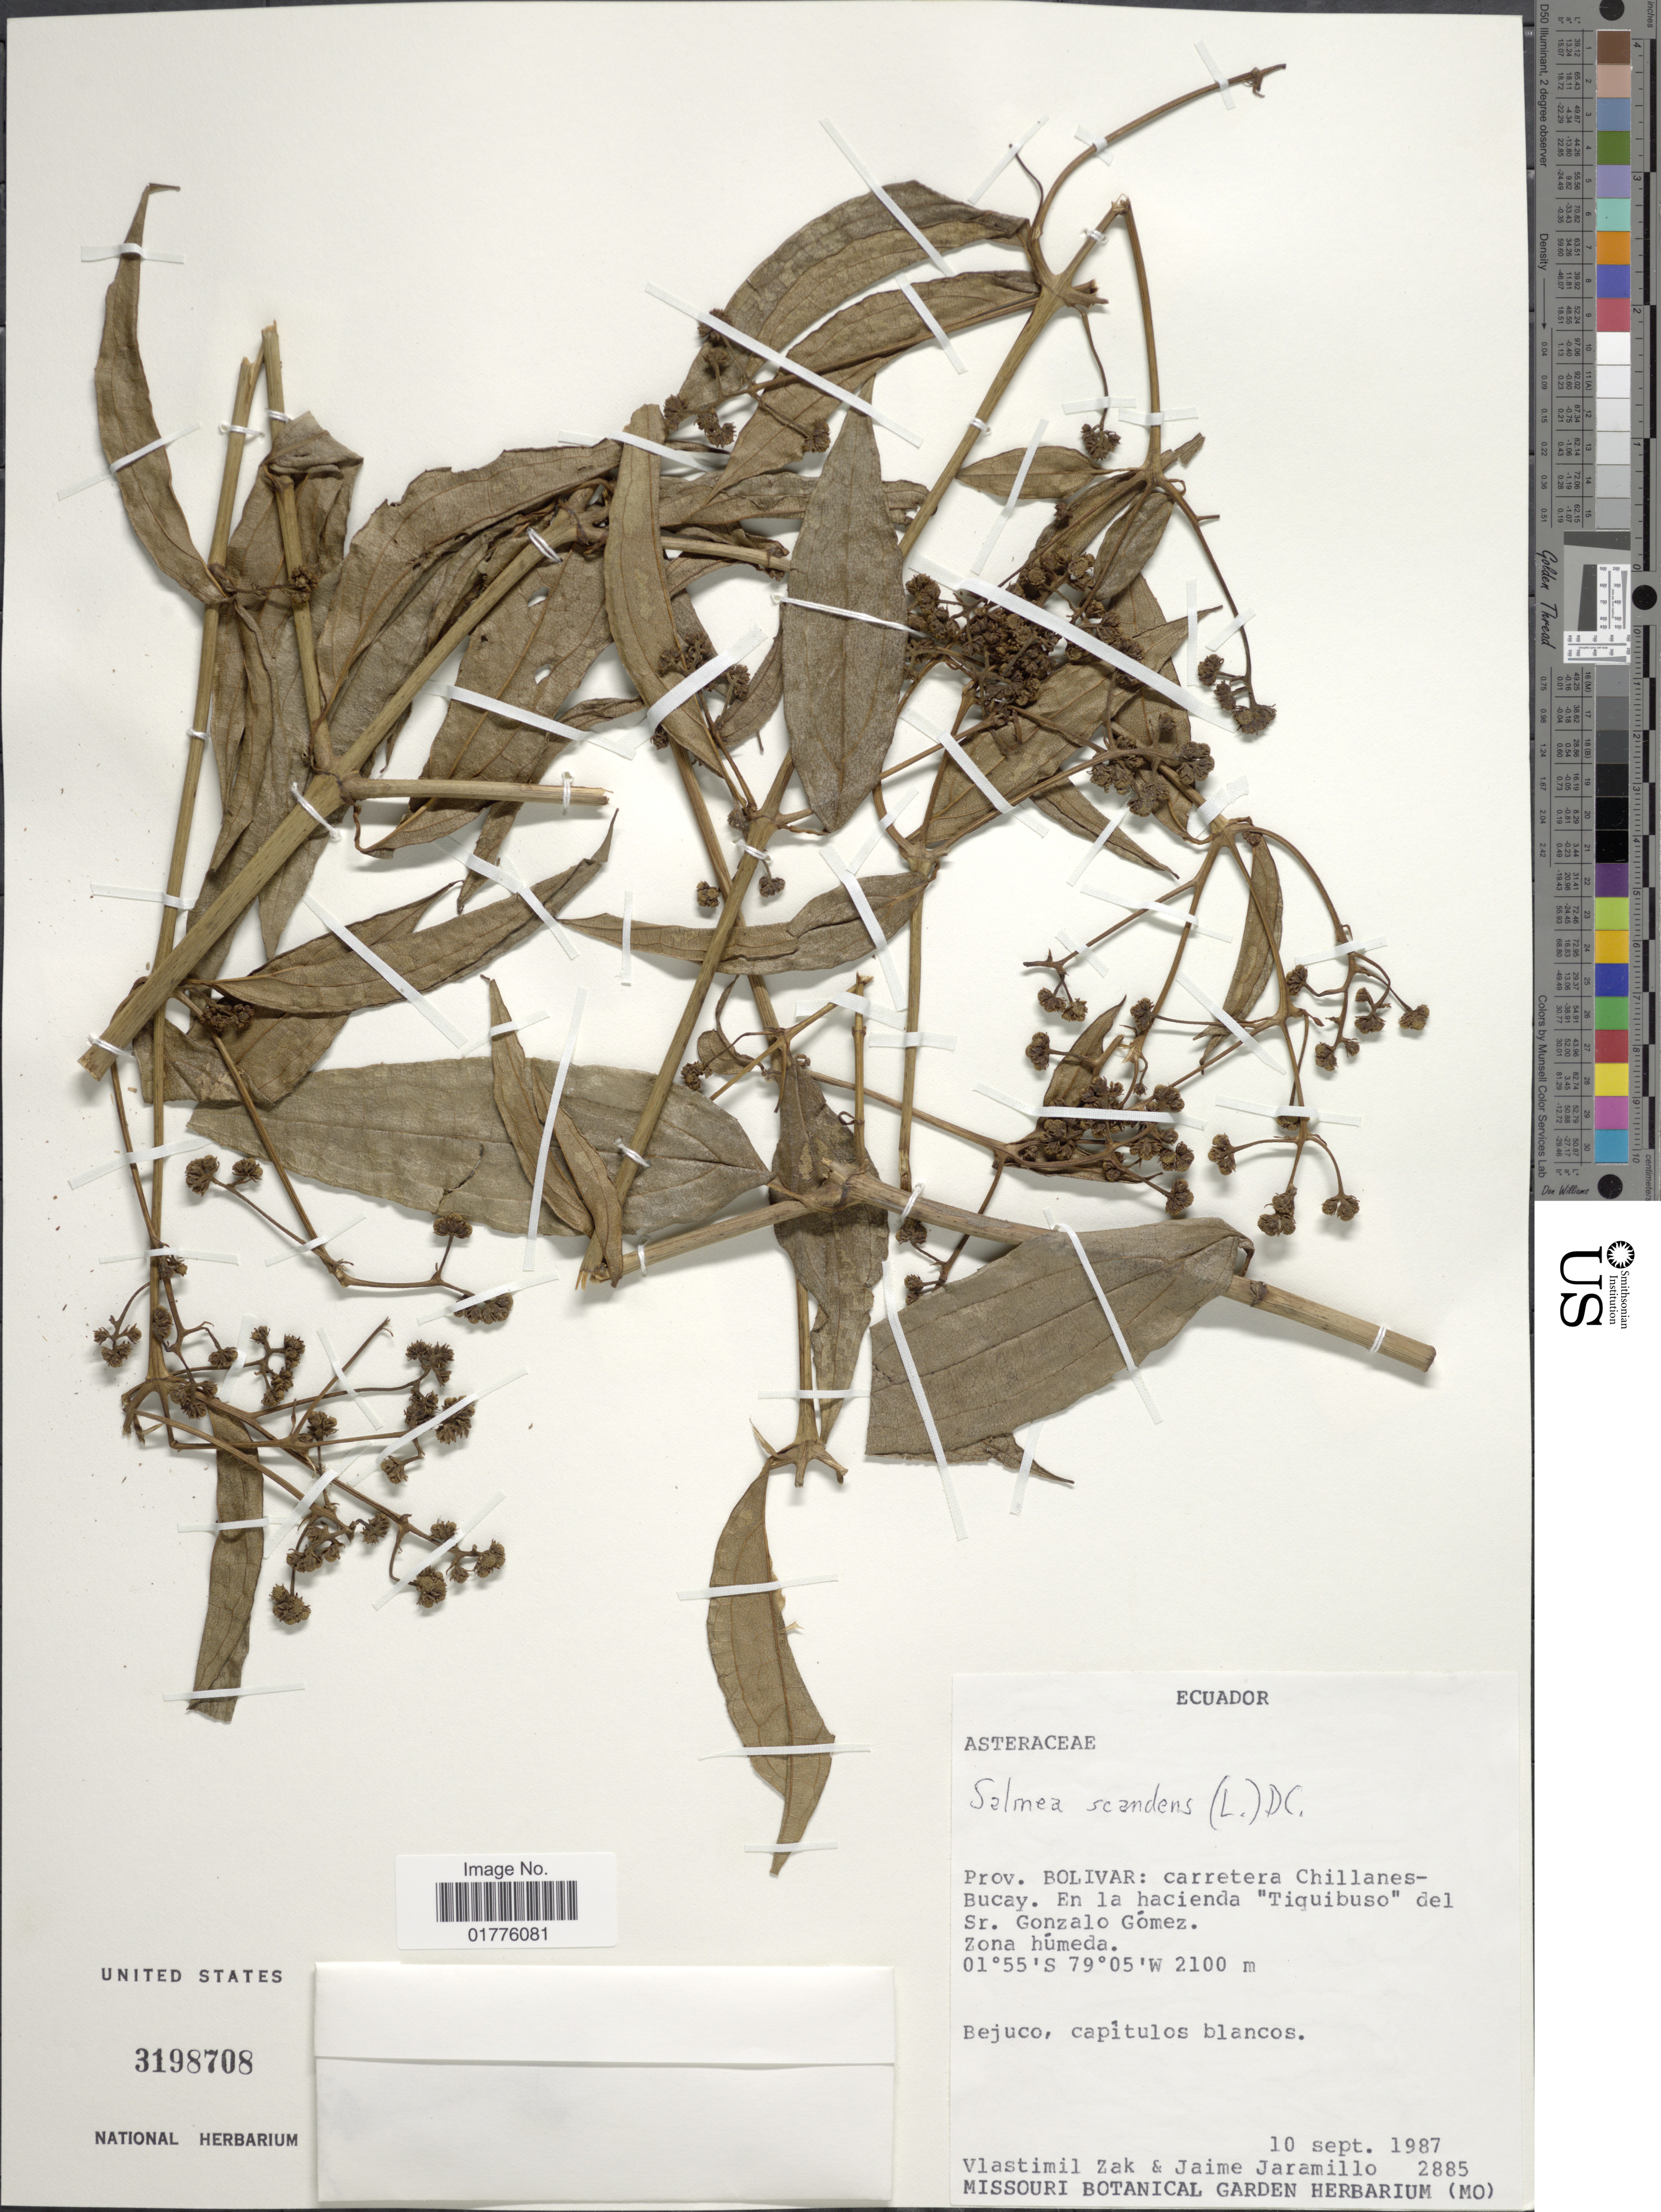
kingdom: Plantae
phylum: Tracheophyta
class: Magnoliopsida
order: Asterales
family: Asteraceae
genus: Salmea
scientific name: Salmea scandens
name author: (L.) DC.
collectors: V. Zak & J. Jaramillo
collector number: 2885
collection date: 1987-09-10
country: Ecuador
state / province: Bolívar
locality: Prov. Bolívar: carretera Chillanes-Bucay. En la hacienda "Tiquibuso" del Sr. Gonzalo Gomez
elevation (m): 2100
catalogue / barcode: US 3198708